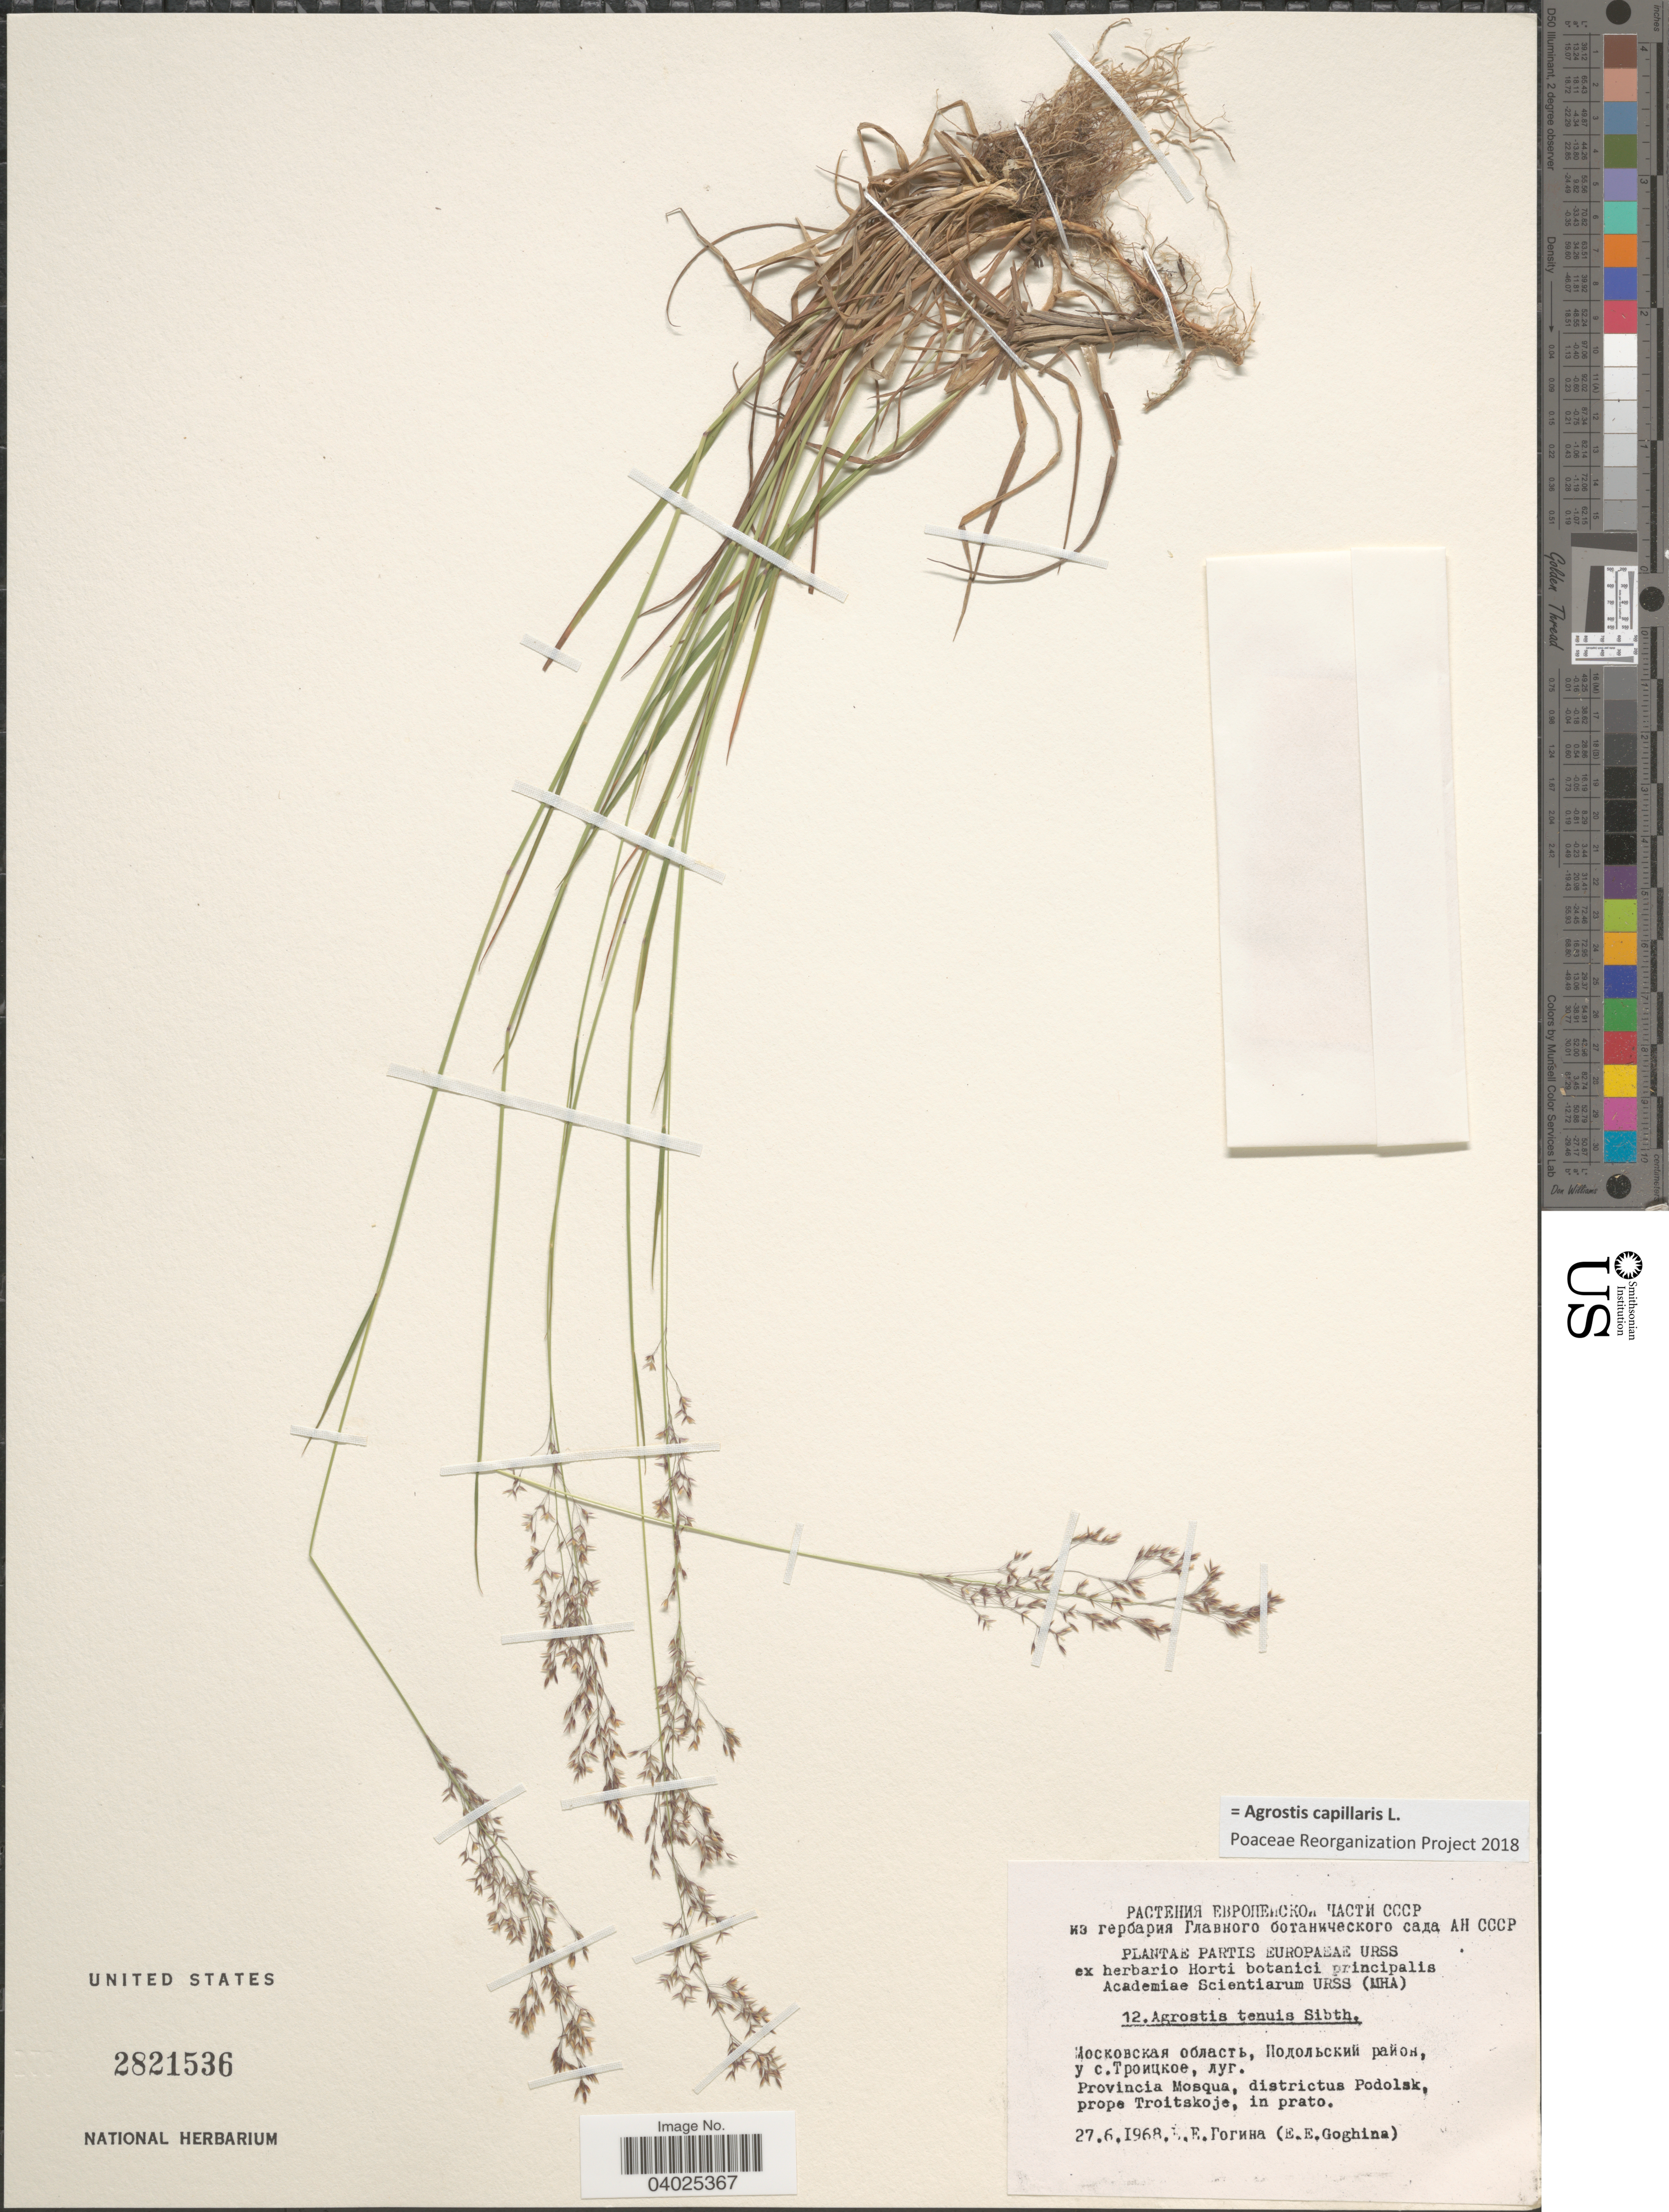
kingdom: Plantae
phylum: Tracheophyta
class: Liliopsida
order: Poales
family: Poaceae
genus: Agrostis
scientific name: Agrostis capillaris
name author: L.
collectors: E. Goghina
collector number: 12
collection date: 1968-06-27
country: Russian Federation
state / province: Moscow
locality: Provincia Mosqua, districtus Podolsk, prope Troitskoje, in prato.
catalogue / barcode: US 2821536